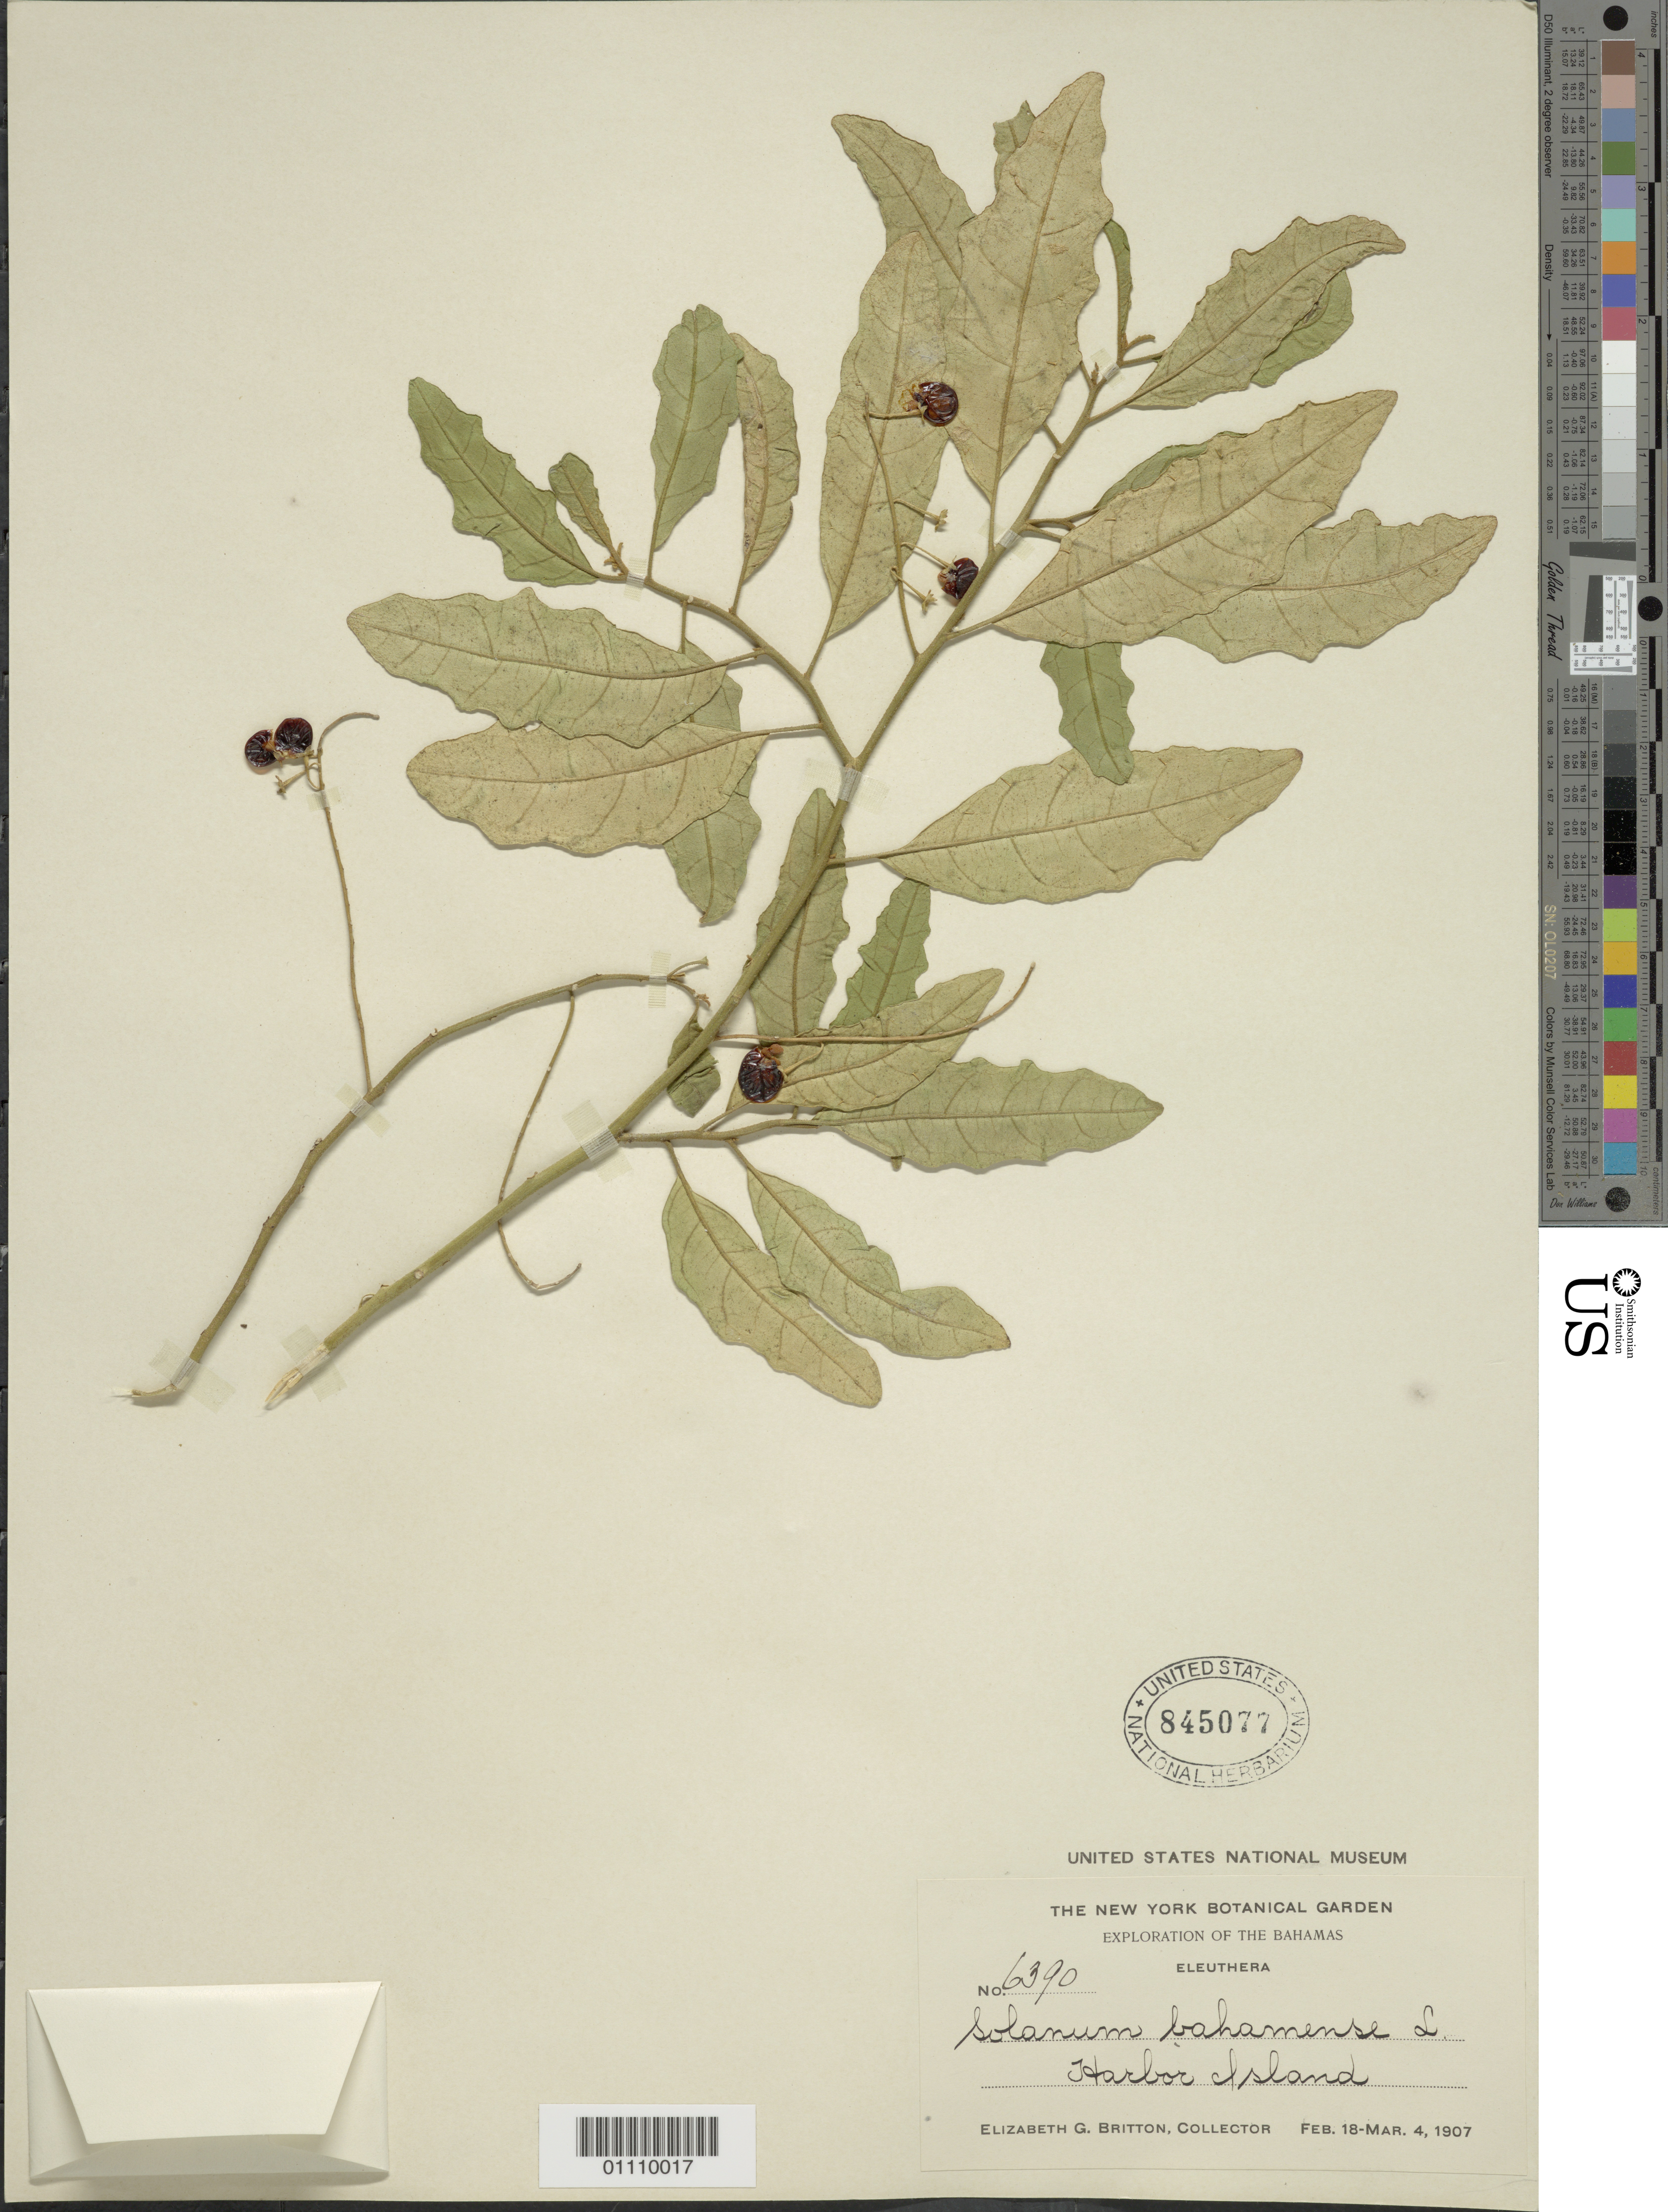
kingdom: Plantae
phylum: Tracheophyta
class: Magnoliopsida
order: Solanales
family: Solanaceae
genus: Solanum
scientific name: Solanum bahamense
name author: L.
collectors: E. G. Britton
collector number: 6390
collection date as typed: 18 Feb 1907 to 04 Mar 1907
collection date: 1907-02-18/1907-03-04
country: Bahamas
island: Harbor I.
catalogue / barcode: US 845077